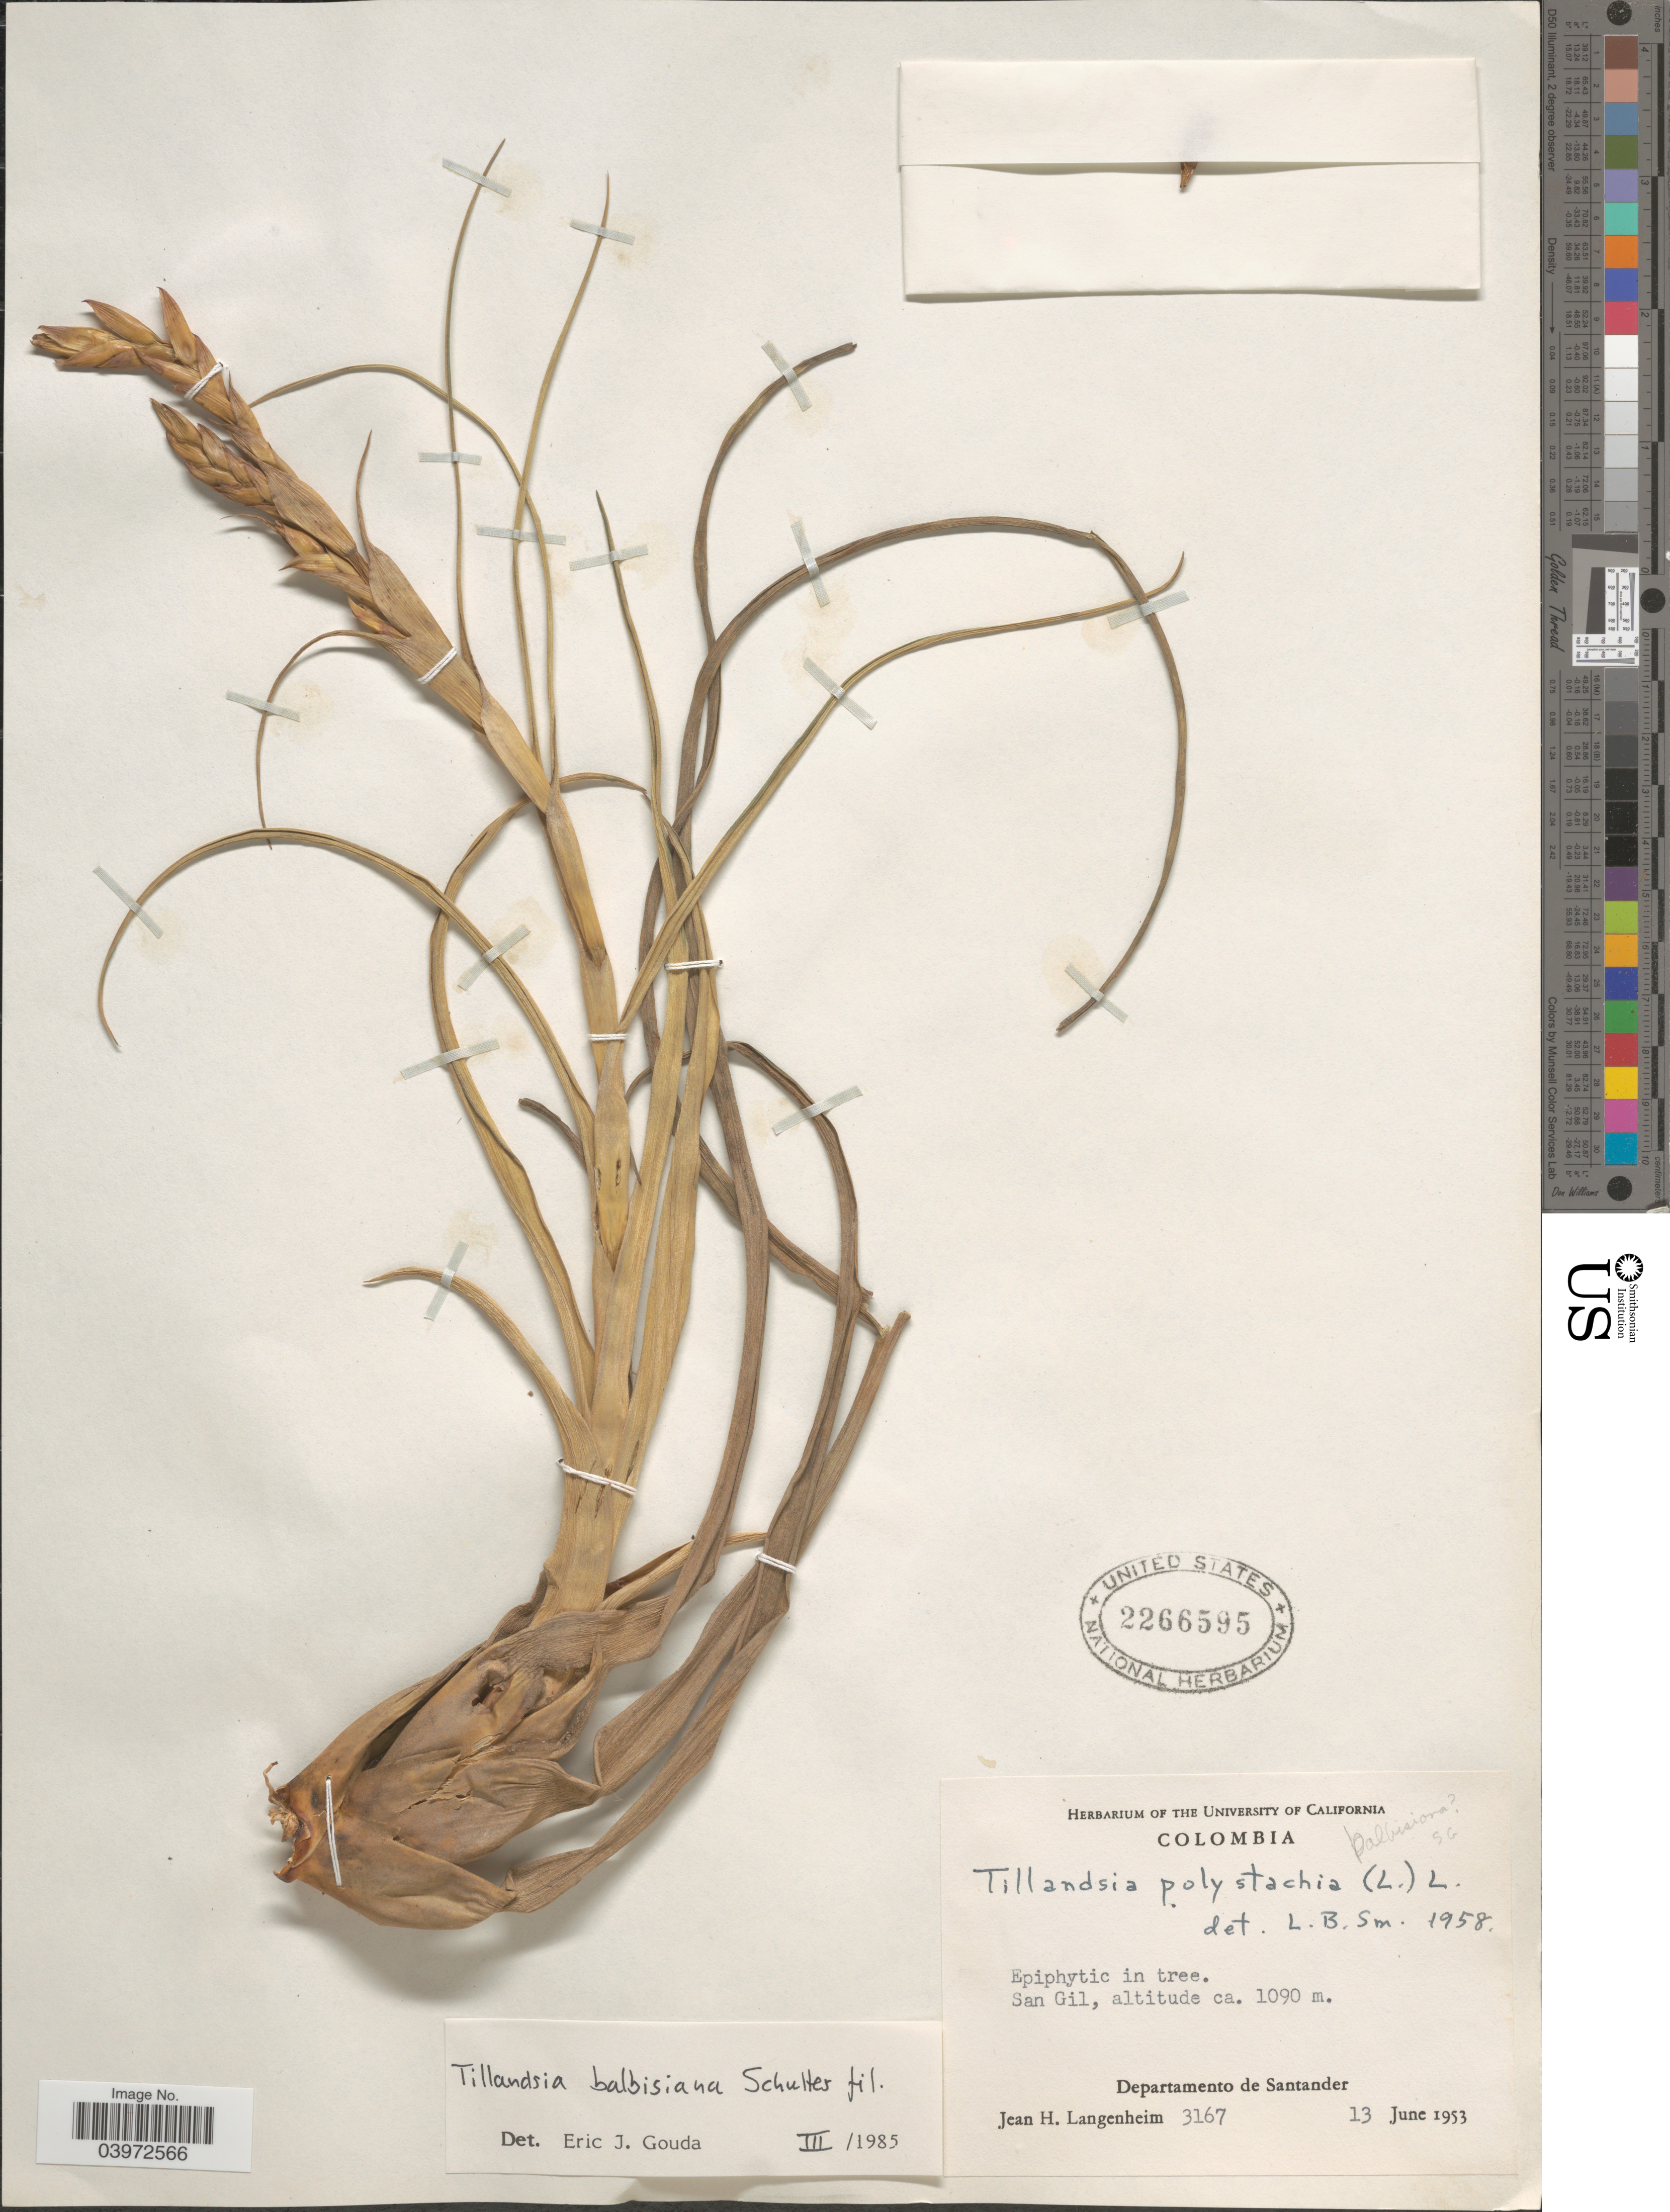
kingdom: Plantae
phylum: Tracheophyta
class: Liliopsida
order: Poales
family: Bromeliaceae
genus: Tillandsia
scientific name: Tillandsia balbisiana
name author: Schult. f.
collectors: J. H. Langenheim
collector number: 3167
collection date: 1953-06-13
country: Colombia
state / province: Santander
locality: San Gil. Departamento de Santander.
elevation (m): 1090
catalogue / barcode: US 2266595